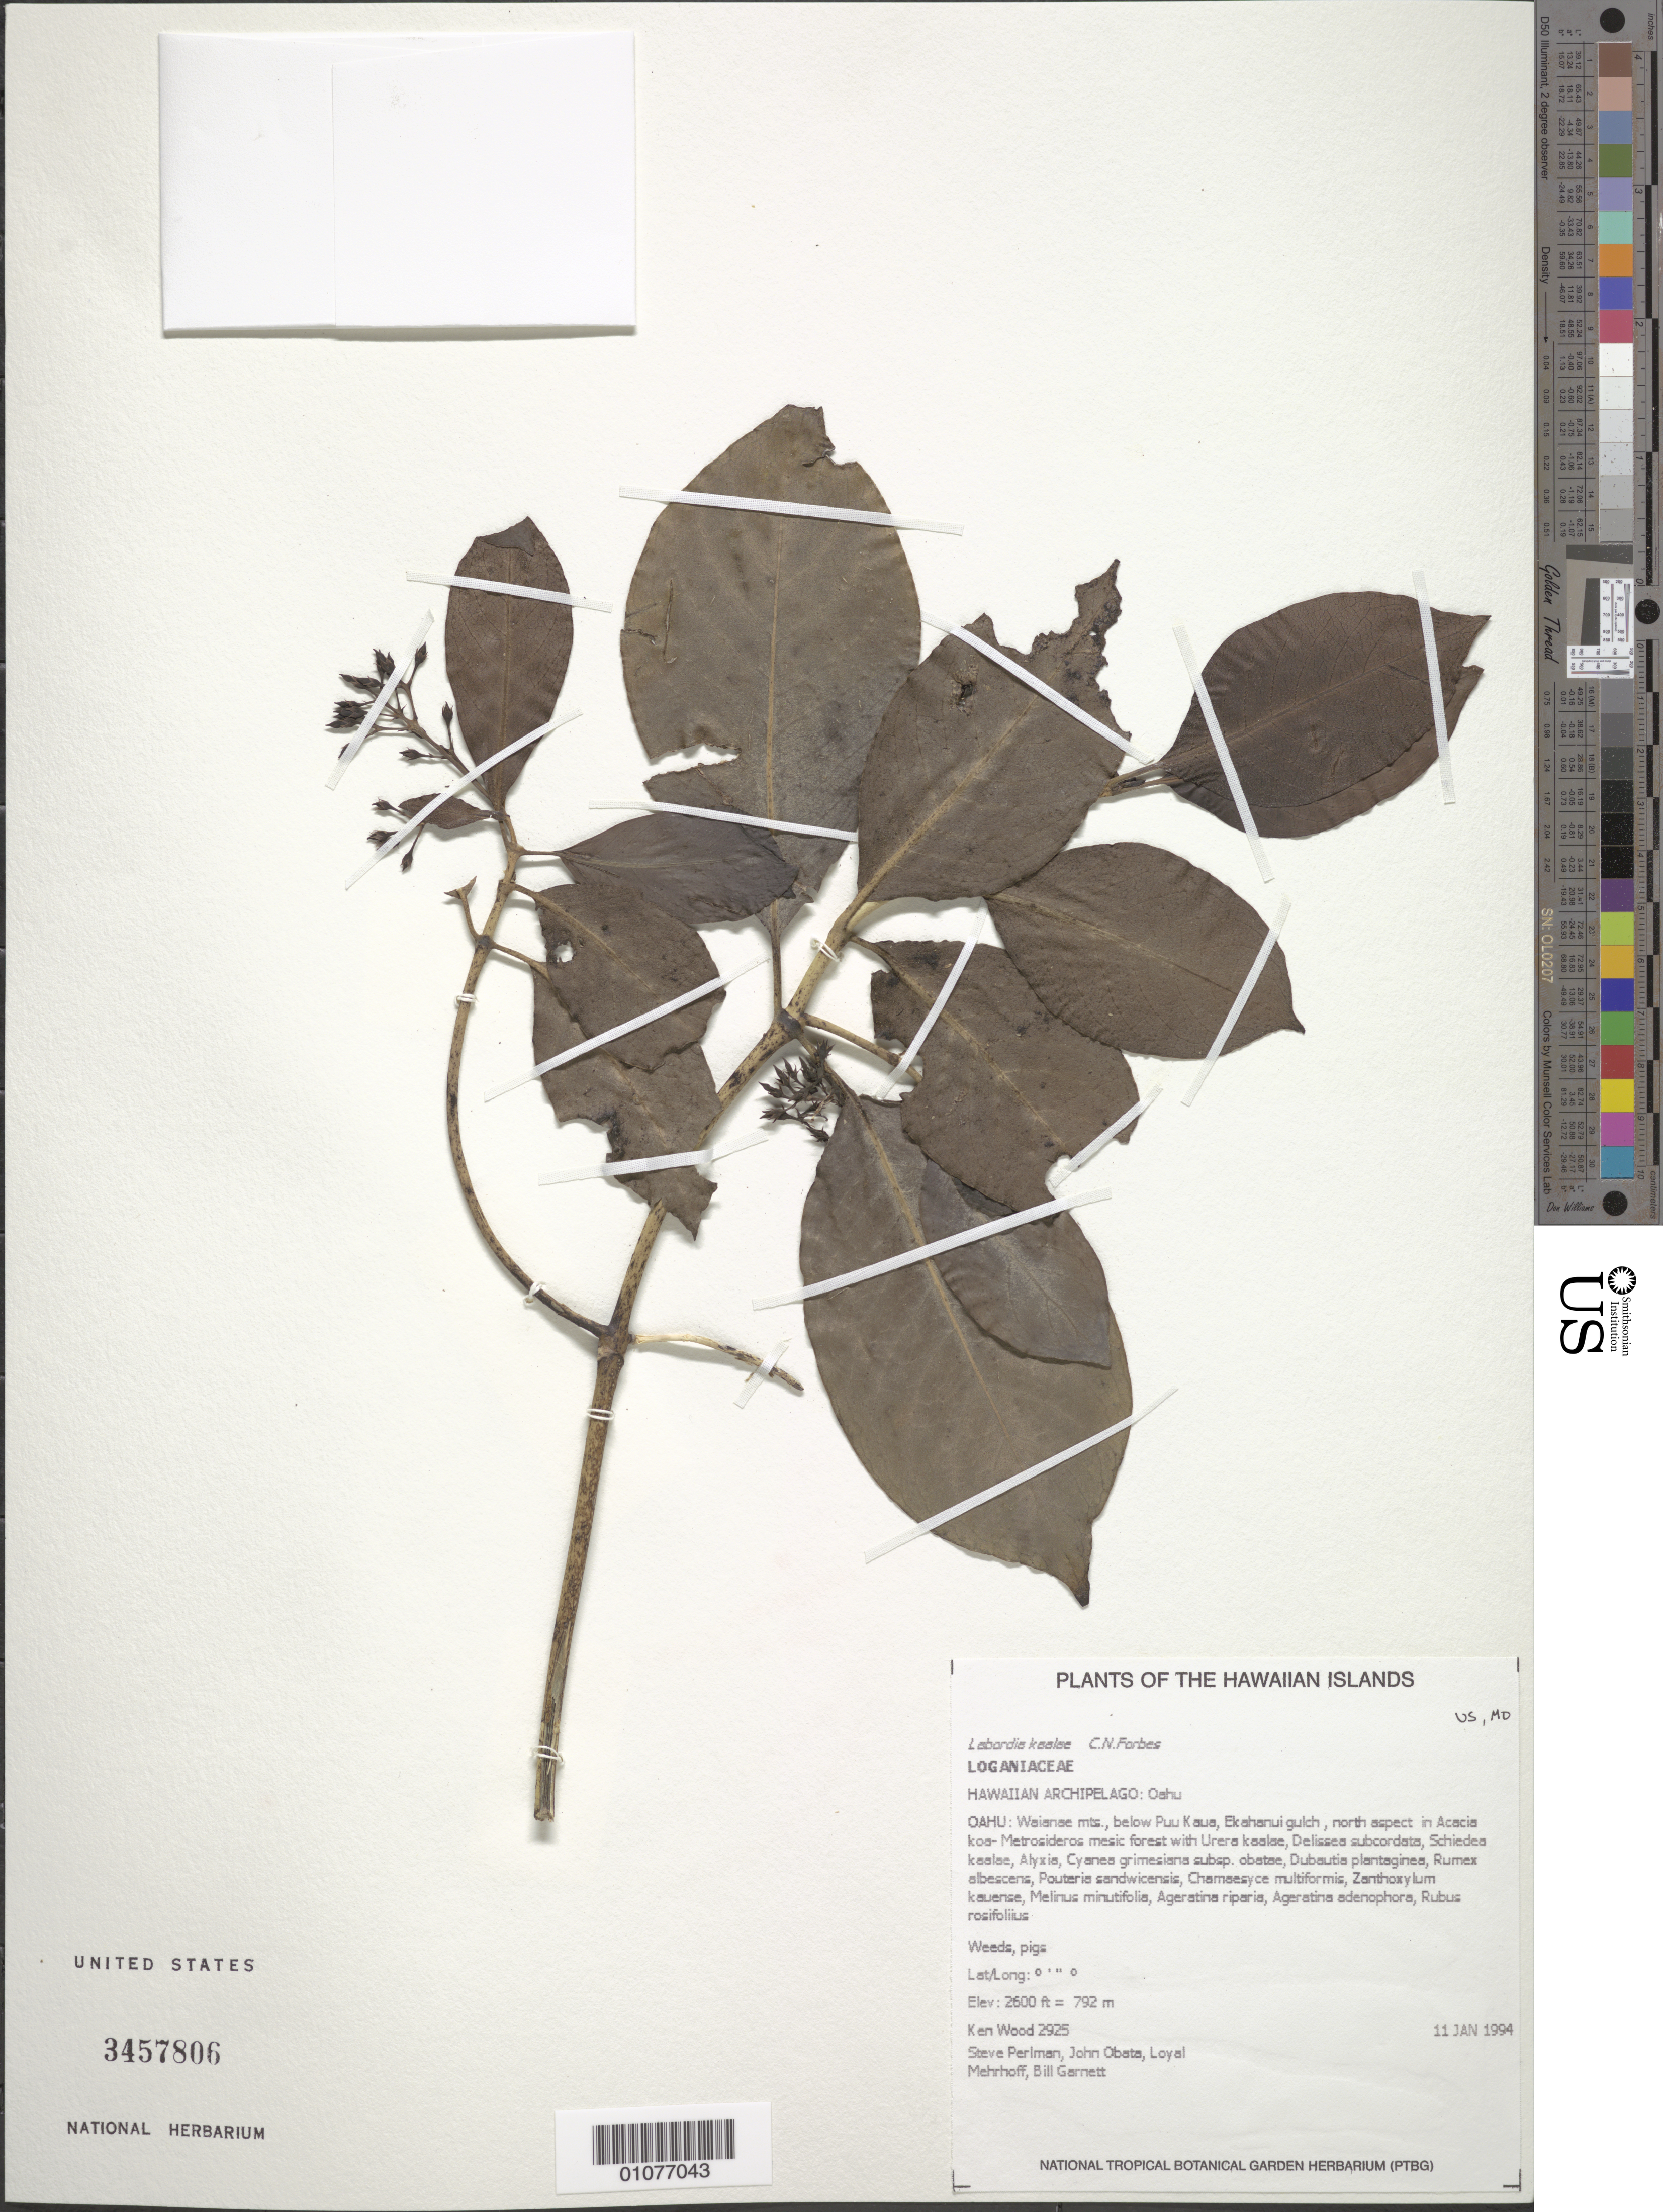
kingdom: Plantae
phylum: Tracheophyta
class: Magnoliopsida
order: Gentianales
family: Loganiaceae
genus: Geniostoma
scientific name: Geniostoma kaalae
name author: (C.N. Forbes) K. L. Gibbons et al.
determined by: Wagner, W. L., (BOT), Smithsonian Institution - National Museum of Natural History (UNITED STATES)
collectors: K. R. Wood, S. P. Perlman, J. Obata, L. Mehrhoff & B. Garnett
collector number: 2925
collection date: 1994-01-11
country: United States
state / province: Hawaii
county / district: Honolulu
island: Oahu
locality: Waianae mts., below Puu Kaua, Ekahanui gulch, N aspect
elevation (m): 792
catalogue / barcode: US 3457806